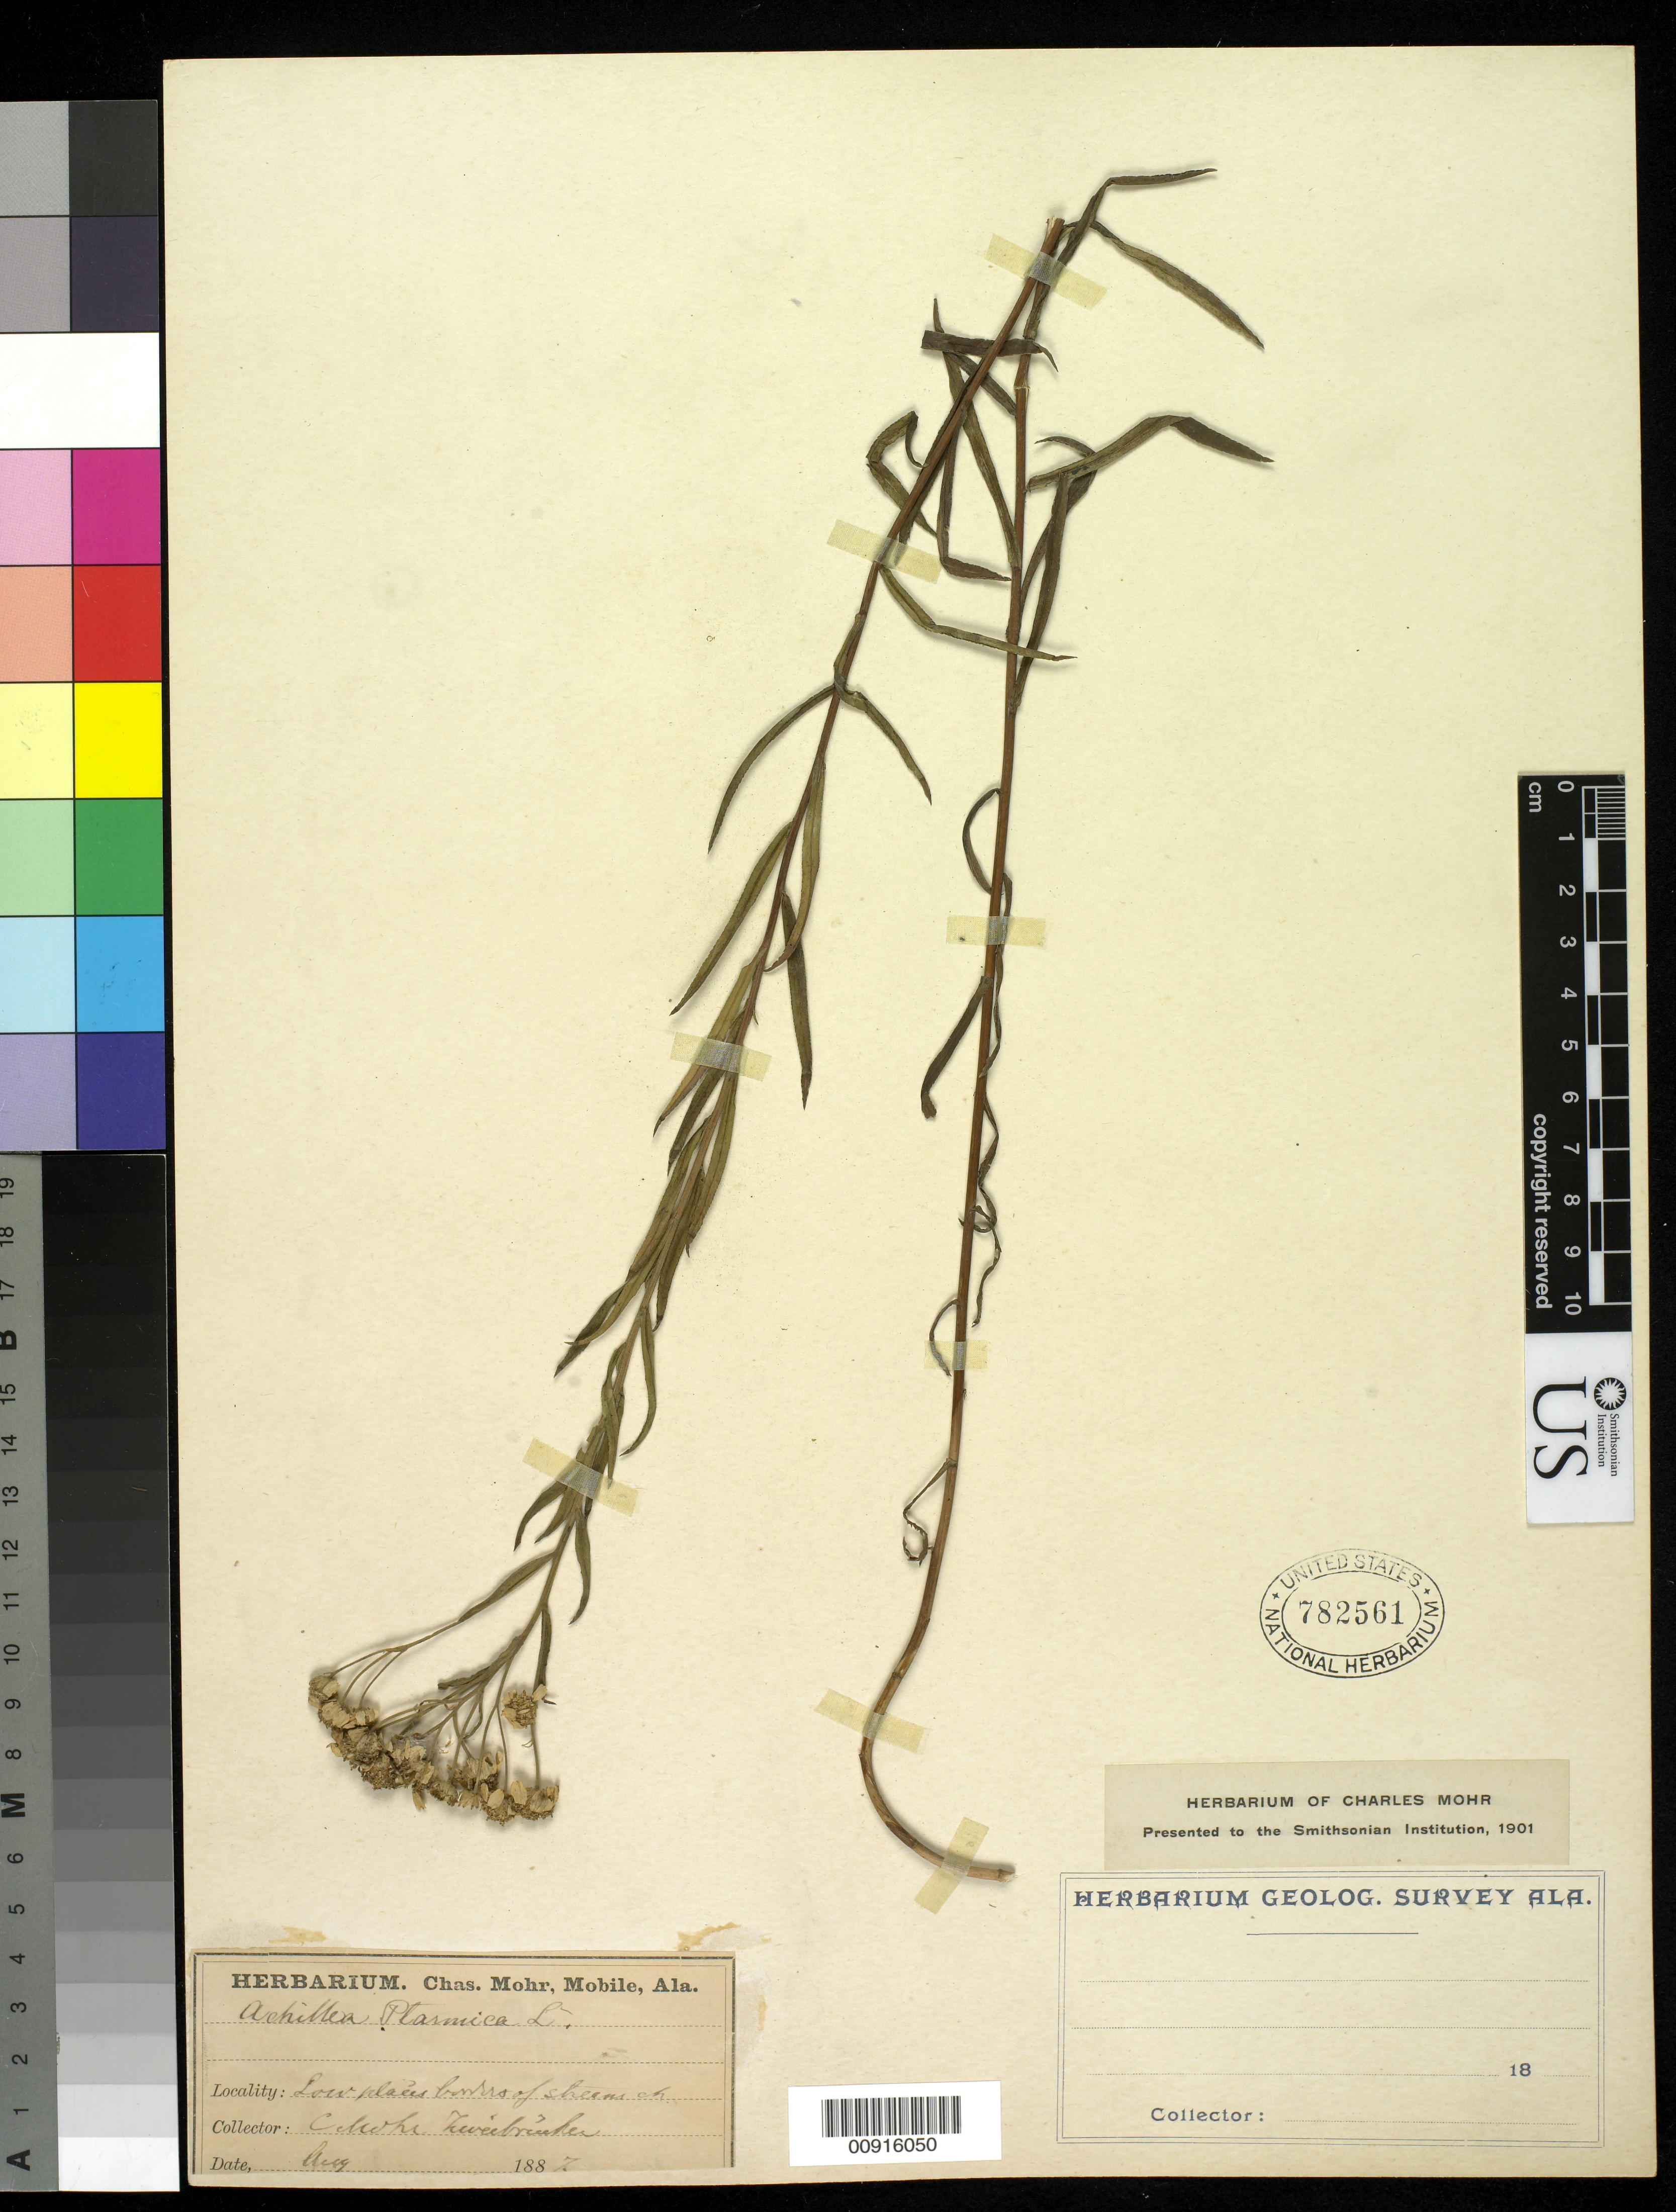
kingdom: Plantae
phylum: Tracheophyta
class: Magnoliopsida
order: Asterales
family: Asteraceae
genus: Achillea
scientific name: Achillea ptarmica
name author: L.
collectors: C. T. Mohr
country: Germany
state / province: Rhineland-Palatinate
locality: Zweibrucken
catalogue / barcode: US 782561